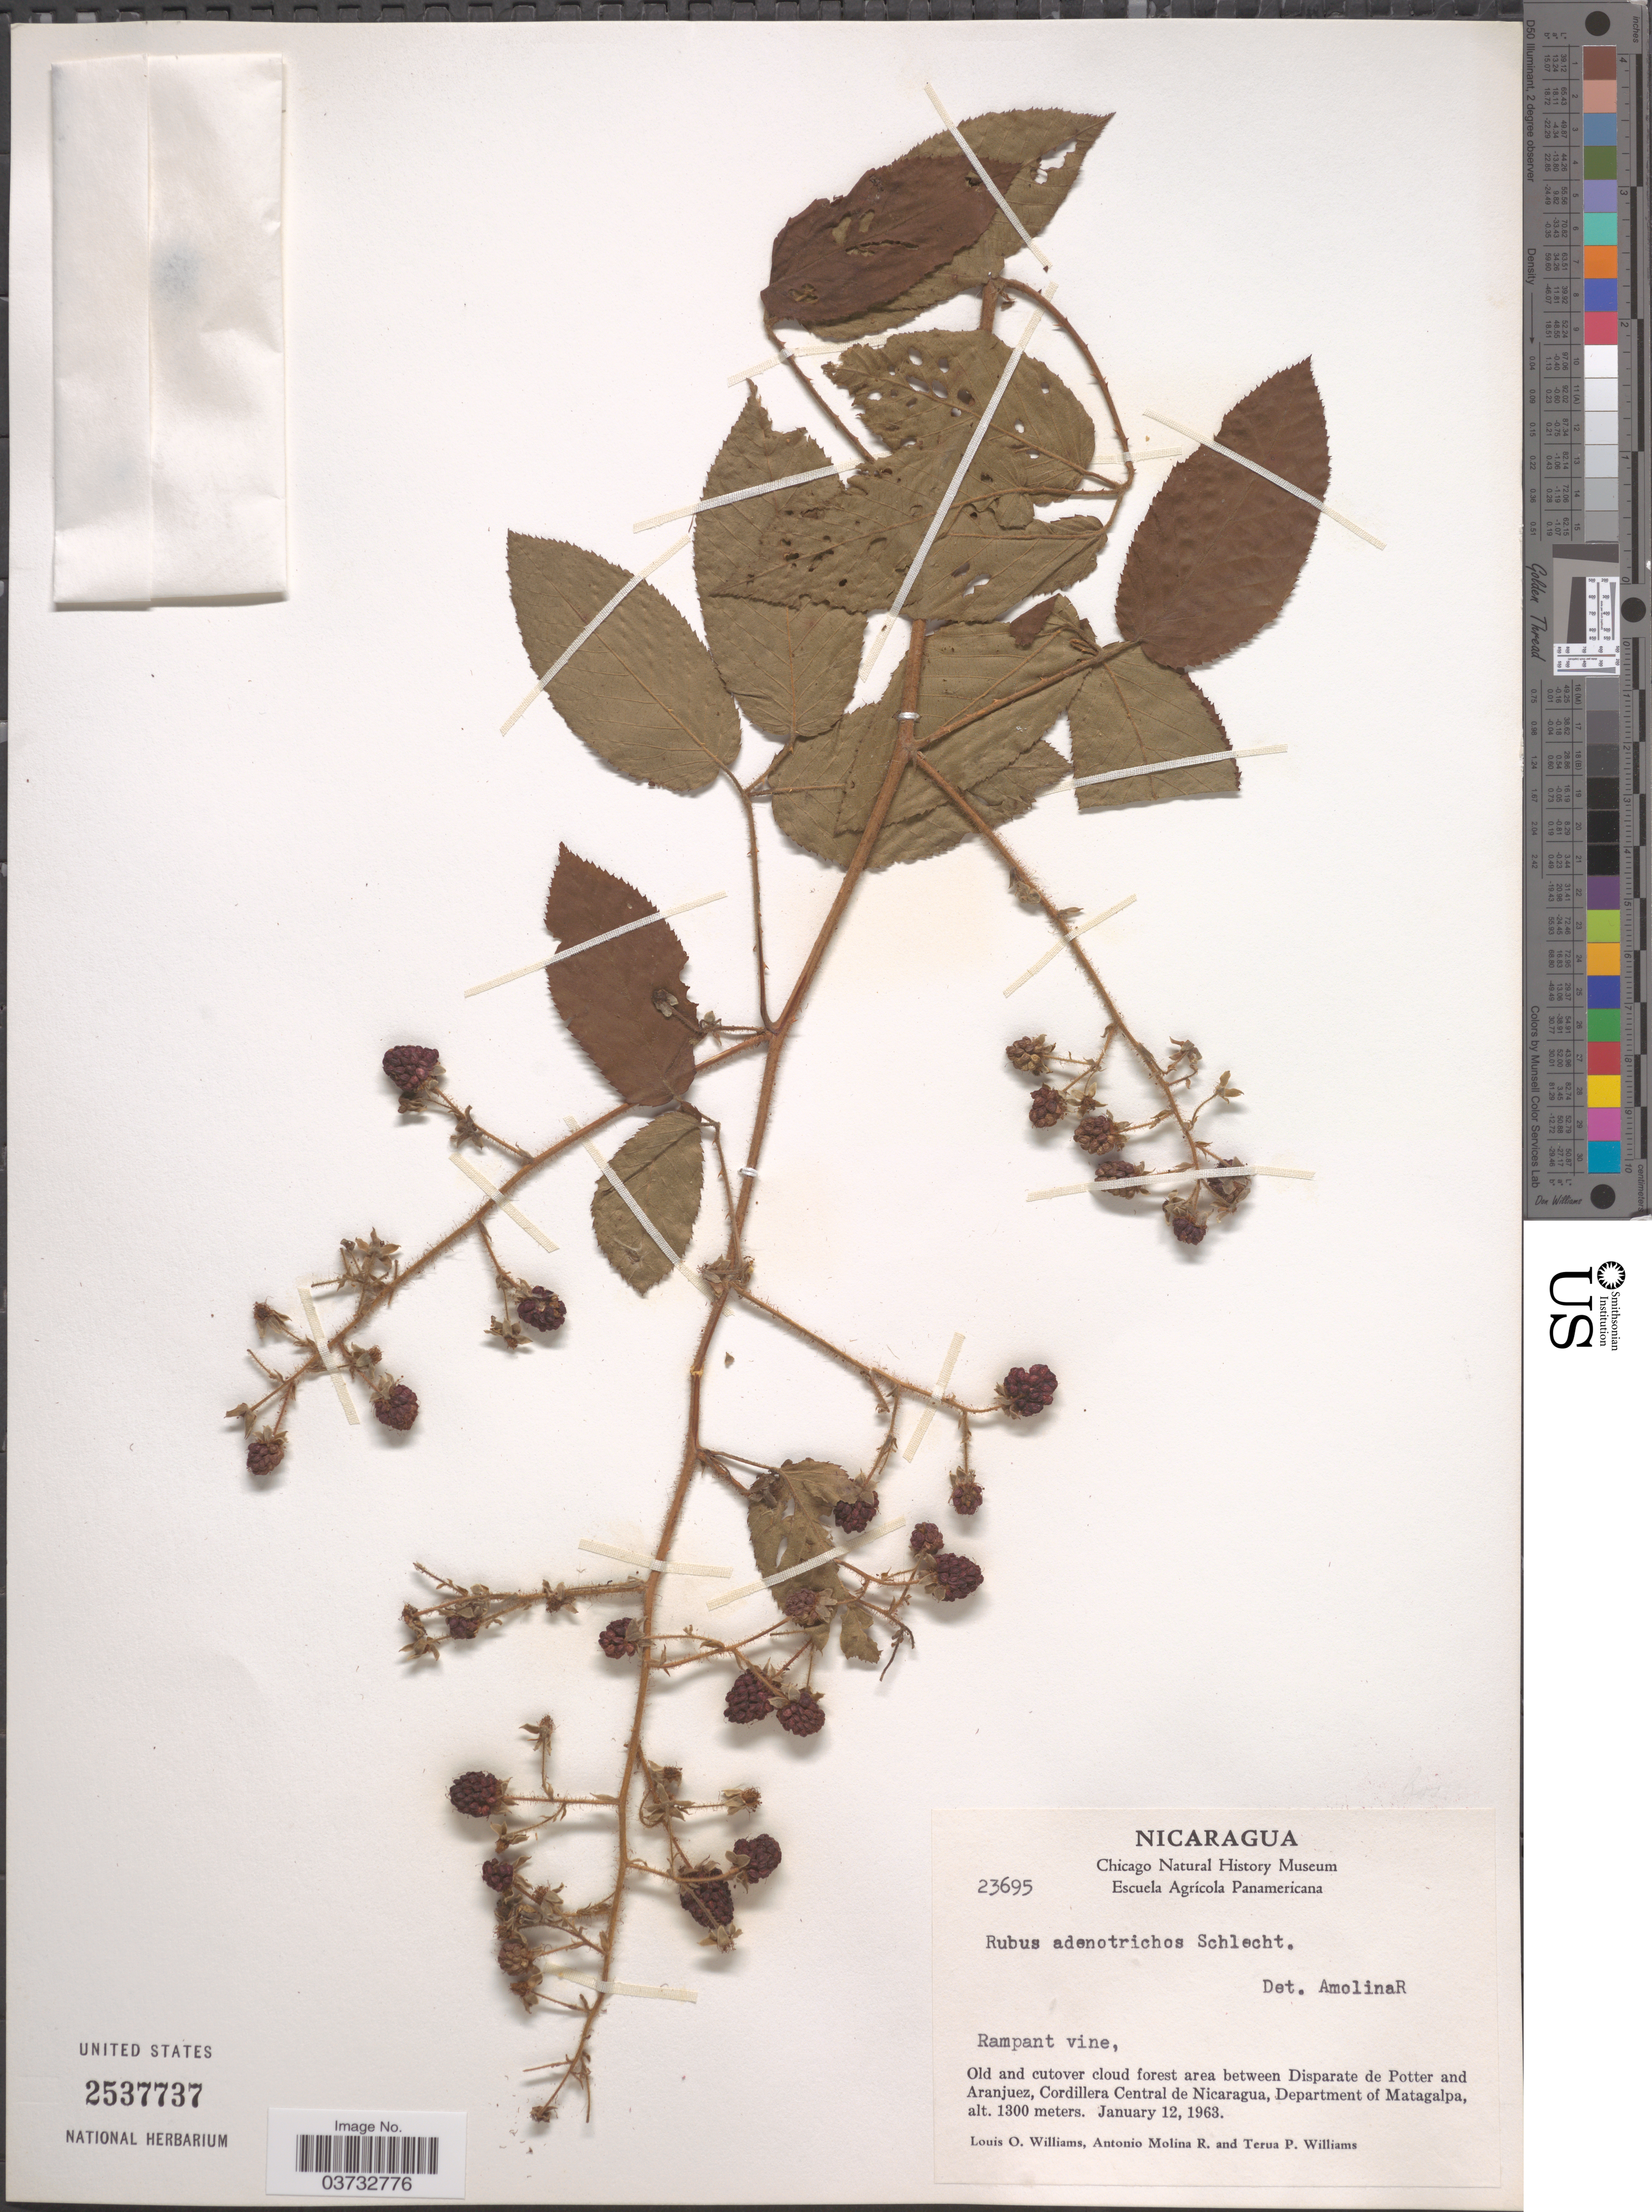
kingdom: Plantae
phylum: Tracheophyta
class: Magnoliopsida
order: Rosales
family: Rosaceae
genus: Rubus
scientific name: Rubus adenotrichos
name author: Schltdl.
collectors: L. O. Williams, A. Molina R. & T. Williams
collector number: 23695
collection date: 1963-01-12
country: Nicaragua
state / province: Matagalpa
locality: Old and cutover cloud forest area between Disparate de Potter and Aranjuez, Cordillera Central de Nicaragua, Department of Matagalpa.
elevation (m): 1300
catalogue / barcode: US 2537737